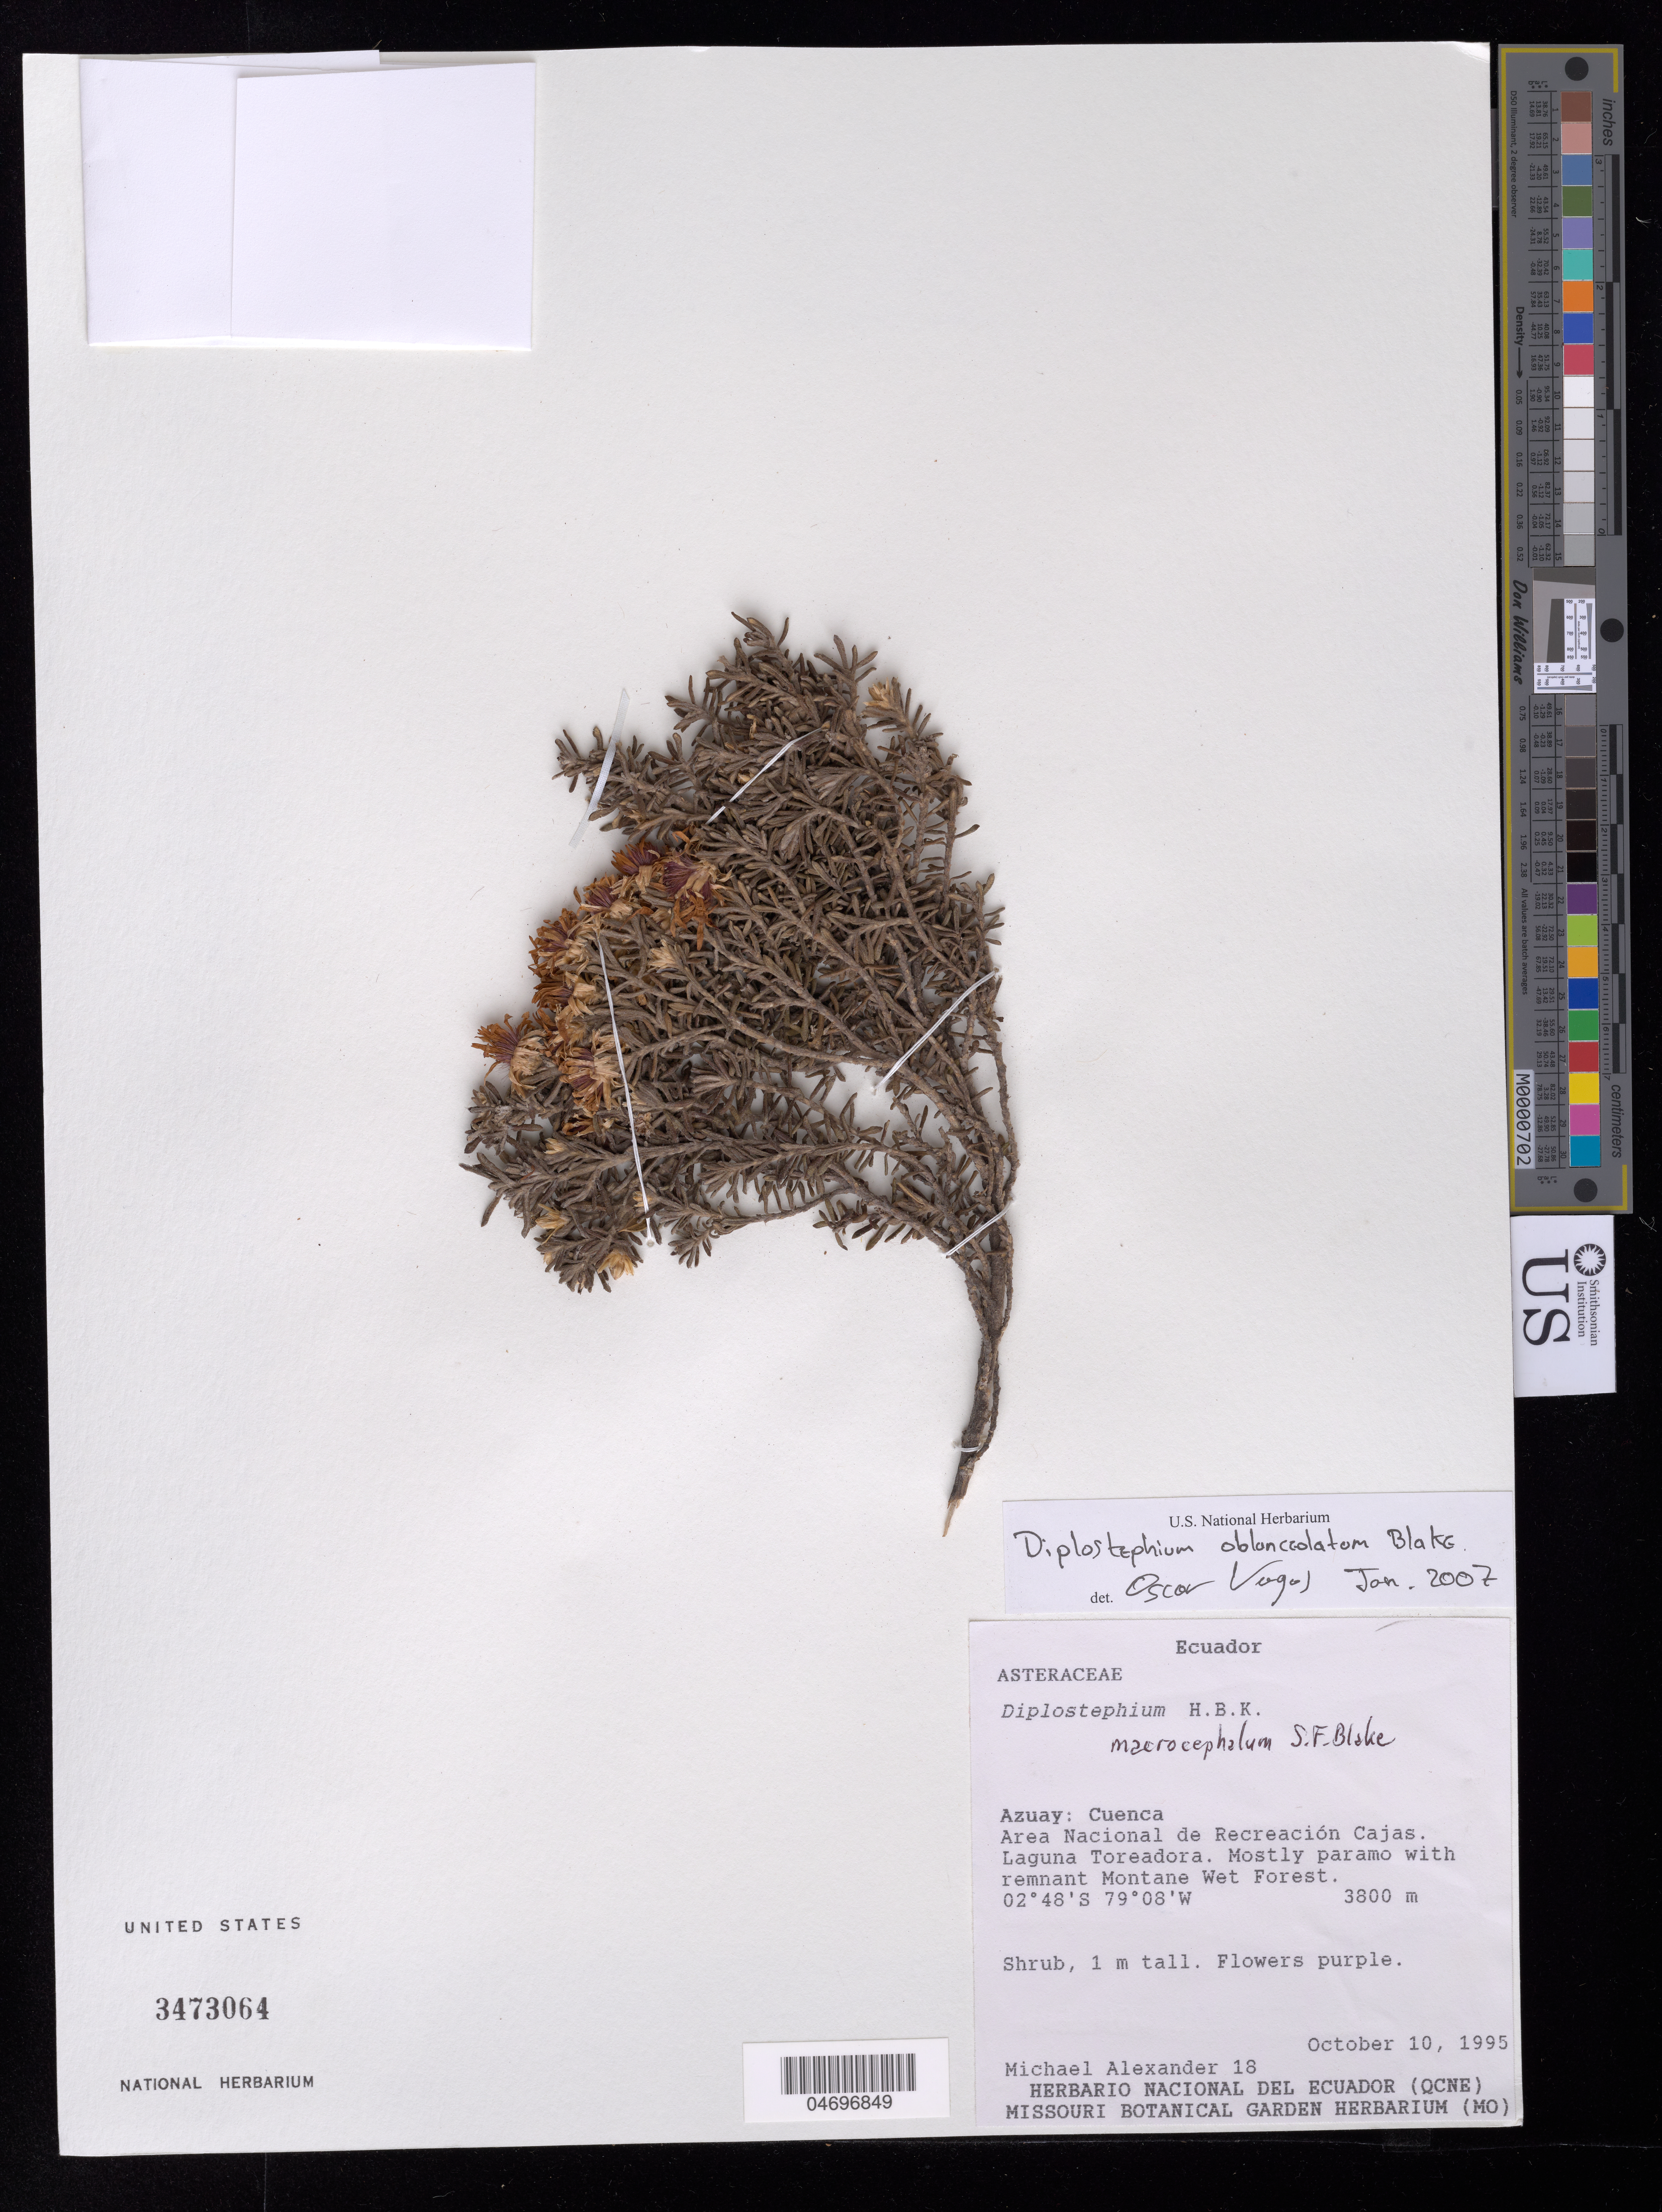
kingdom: Plantae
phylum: Tracheophyta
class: Magnoliopsida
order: Asterales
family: Asteraceae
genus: Diplostephium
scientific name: Diplostephium oblanceolatum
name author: S.F. Blake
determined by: Vargas, Oscar M.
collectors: M. L. Alexander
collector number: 18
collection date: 1995-10-10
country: Ecuador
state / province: Azuay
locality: Cuenca, area Nacional de Recreacion Cajas, Laguna Toreadora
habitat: Mostly paramo with remnant Montane wet forest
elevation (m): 3800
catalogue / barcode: US 3473064